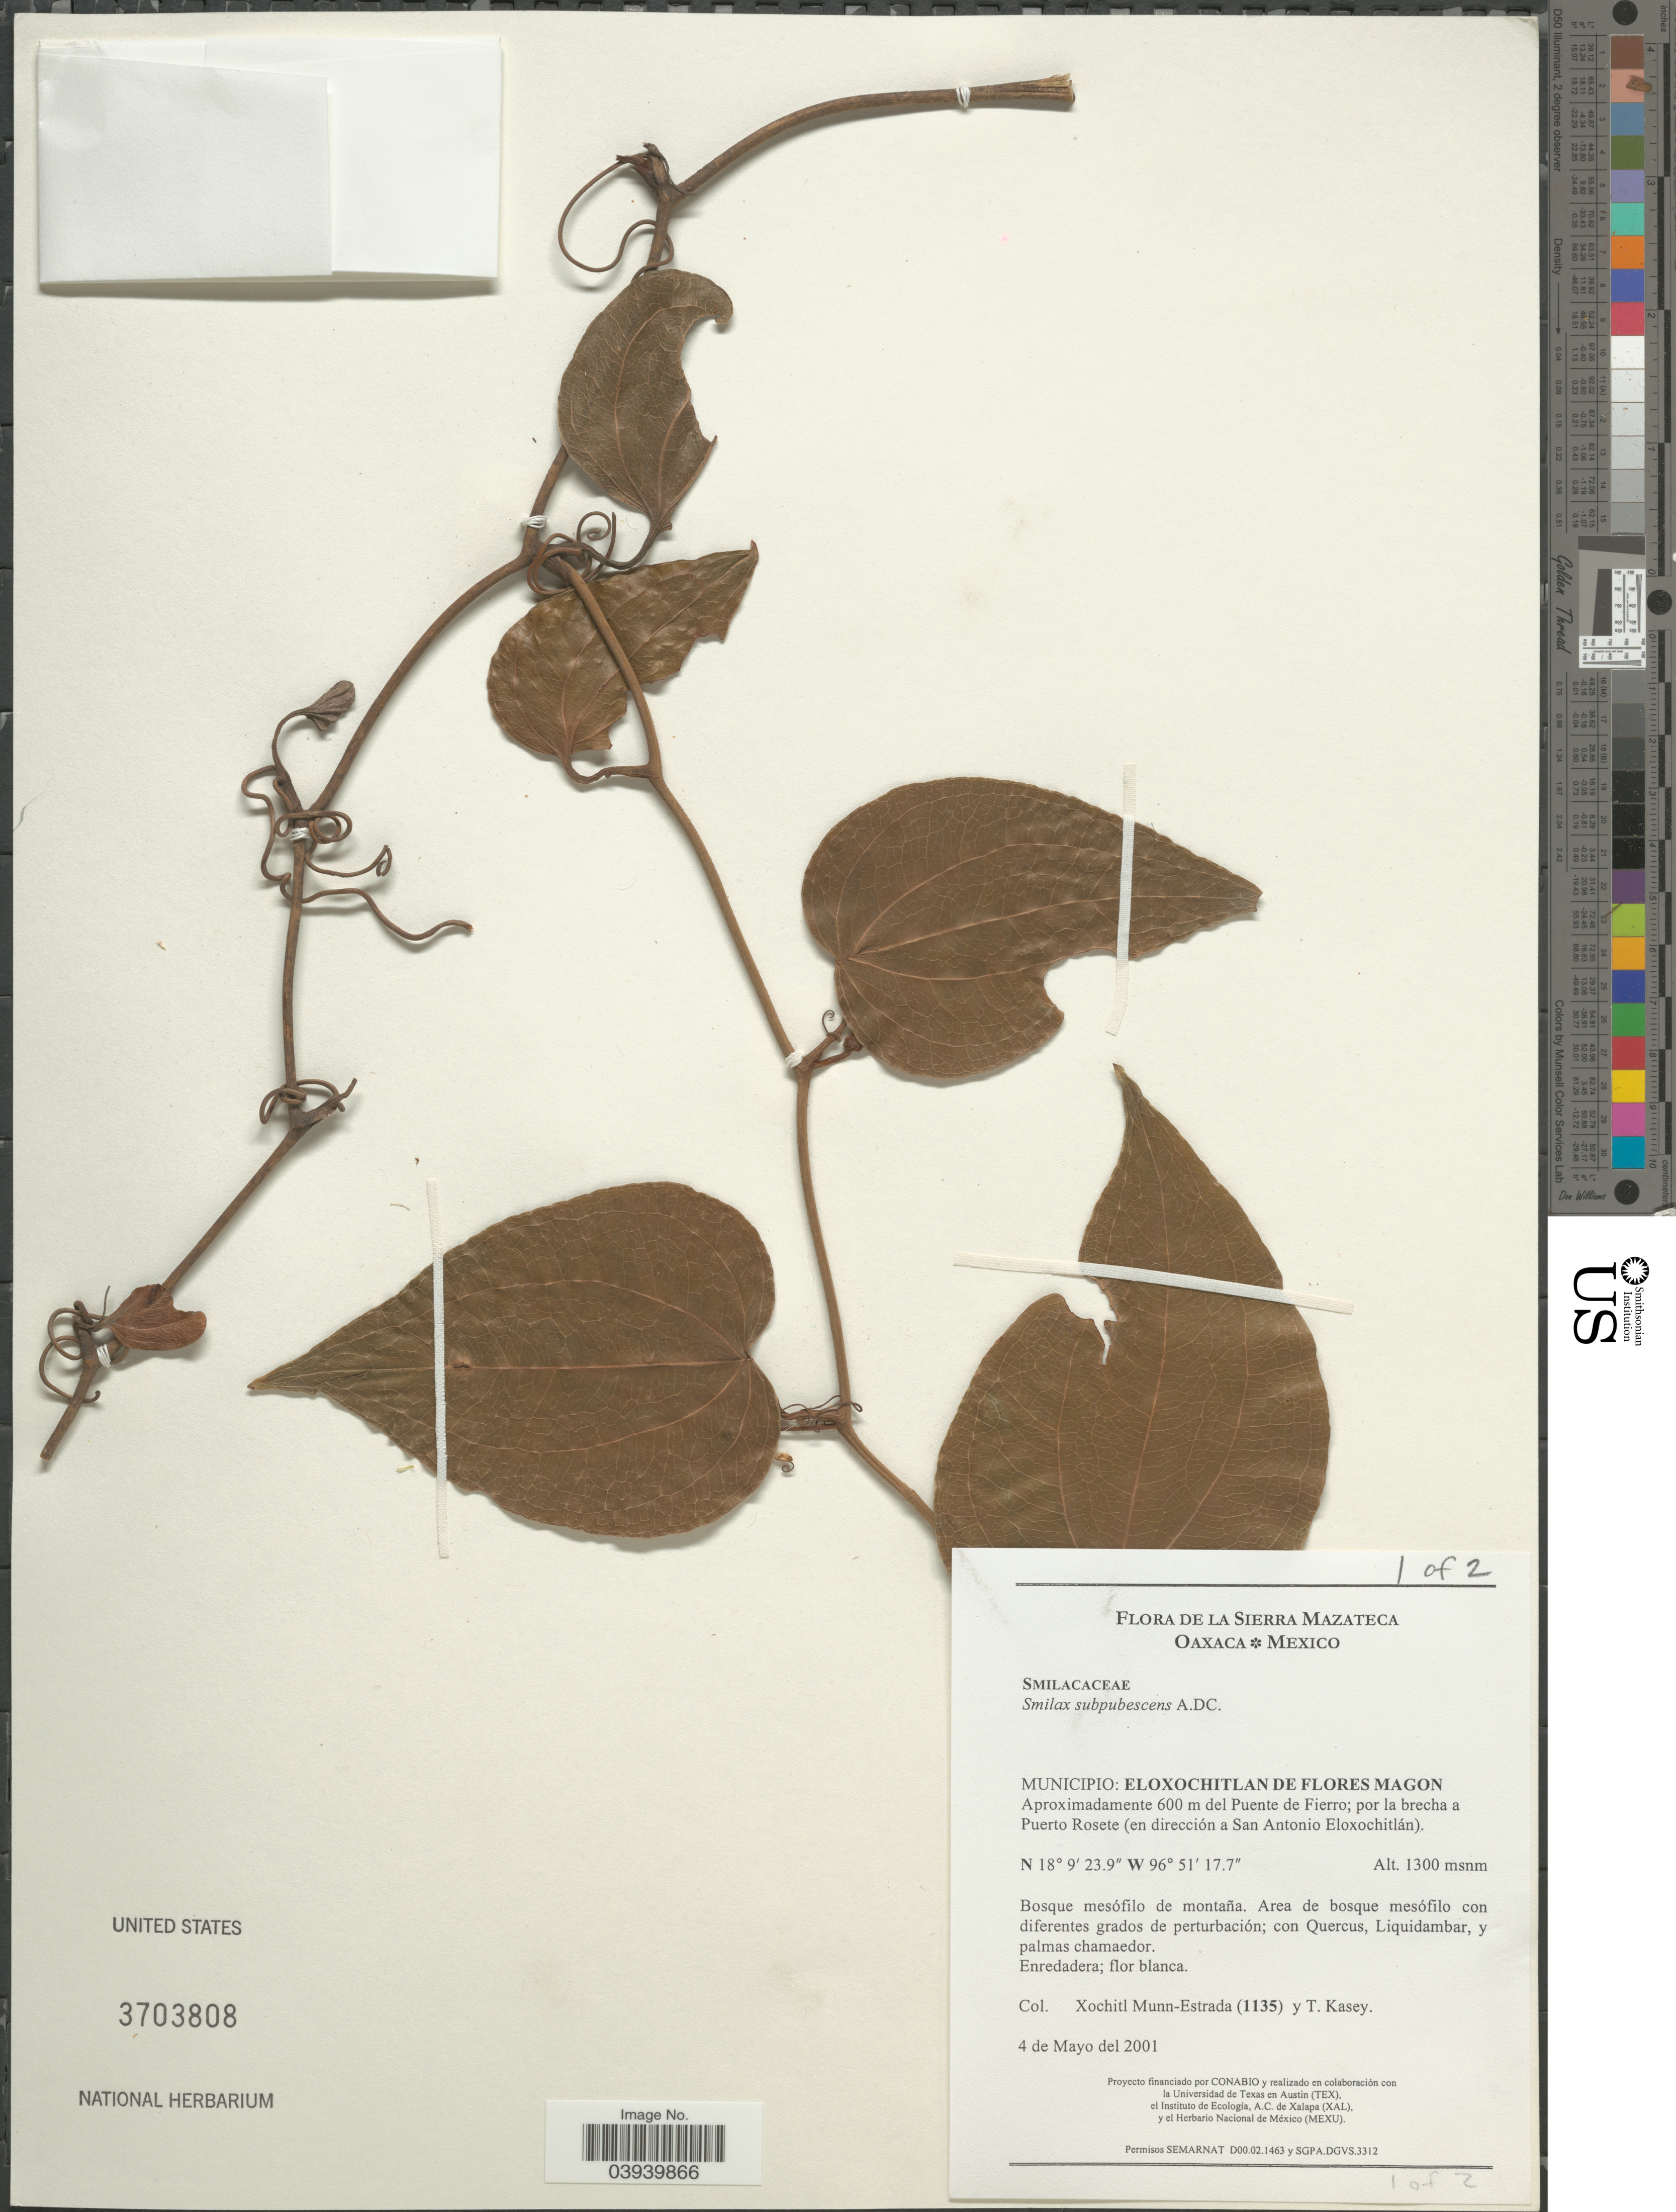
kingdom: Plantae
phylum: Tracheophyta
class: Liliopsida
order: Liliales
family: Smilacaceae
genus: Smilax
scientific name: Smilax subpubescens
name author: A. DC.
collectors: X. Munn-Estrada & T. Kasey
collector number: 1135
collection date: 2001-05-04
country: Mexico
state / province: Oaxaca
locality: La Sierra Mazateca. Municipio: Eloxochitlan de Flores Magon. Aproximadamente 600 m del Puente de Fierro; por la brecha a Puerto Rosete (en dirección a San Antonio Eloxochitlán).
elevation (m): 1300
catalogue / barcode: US 3703808